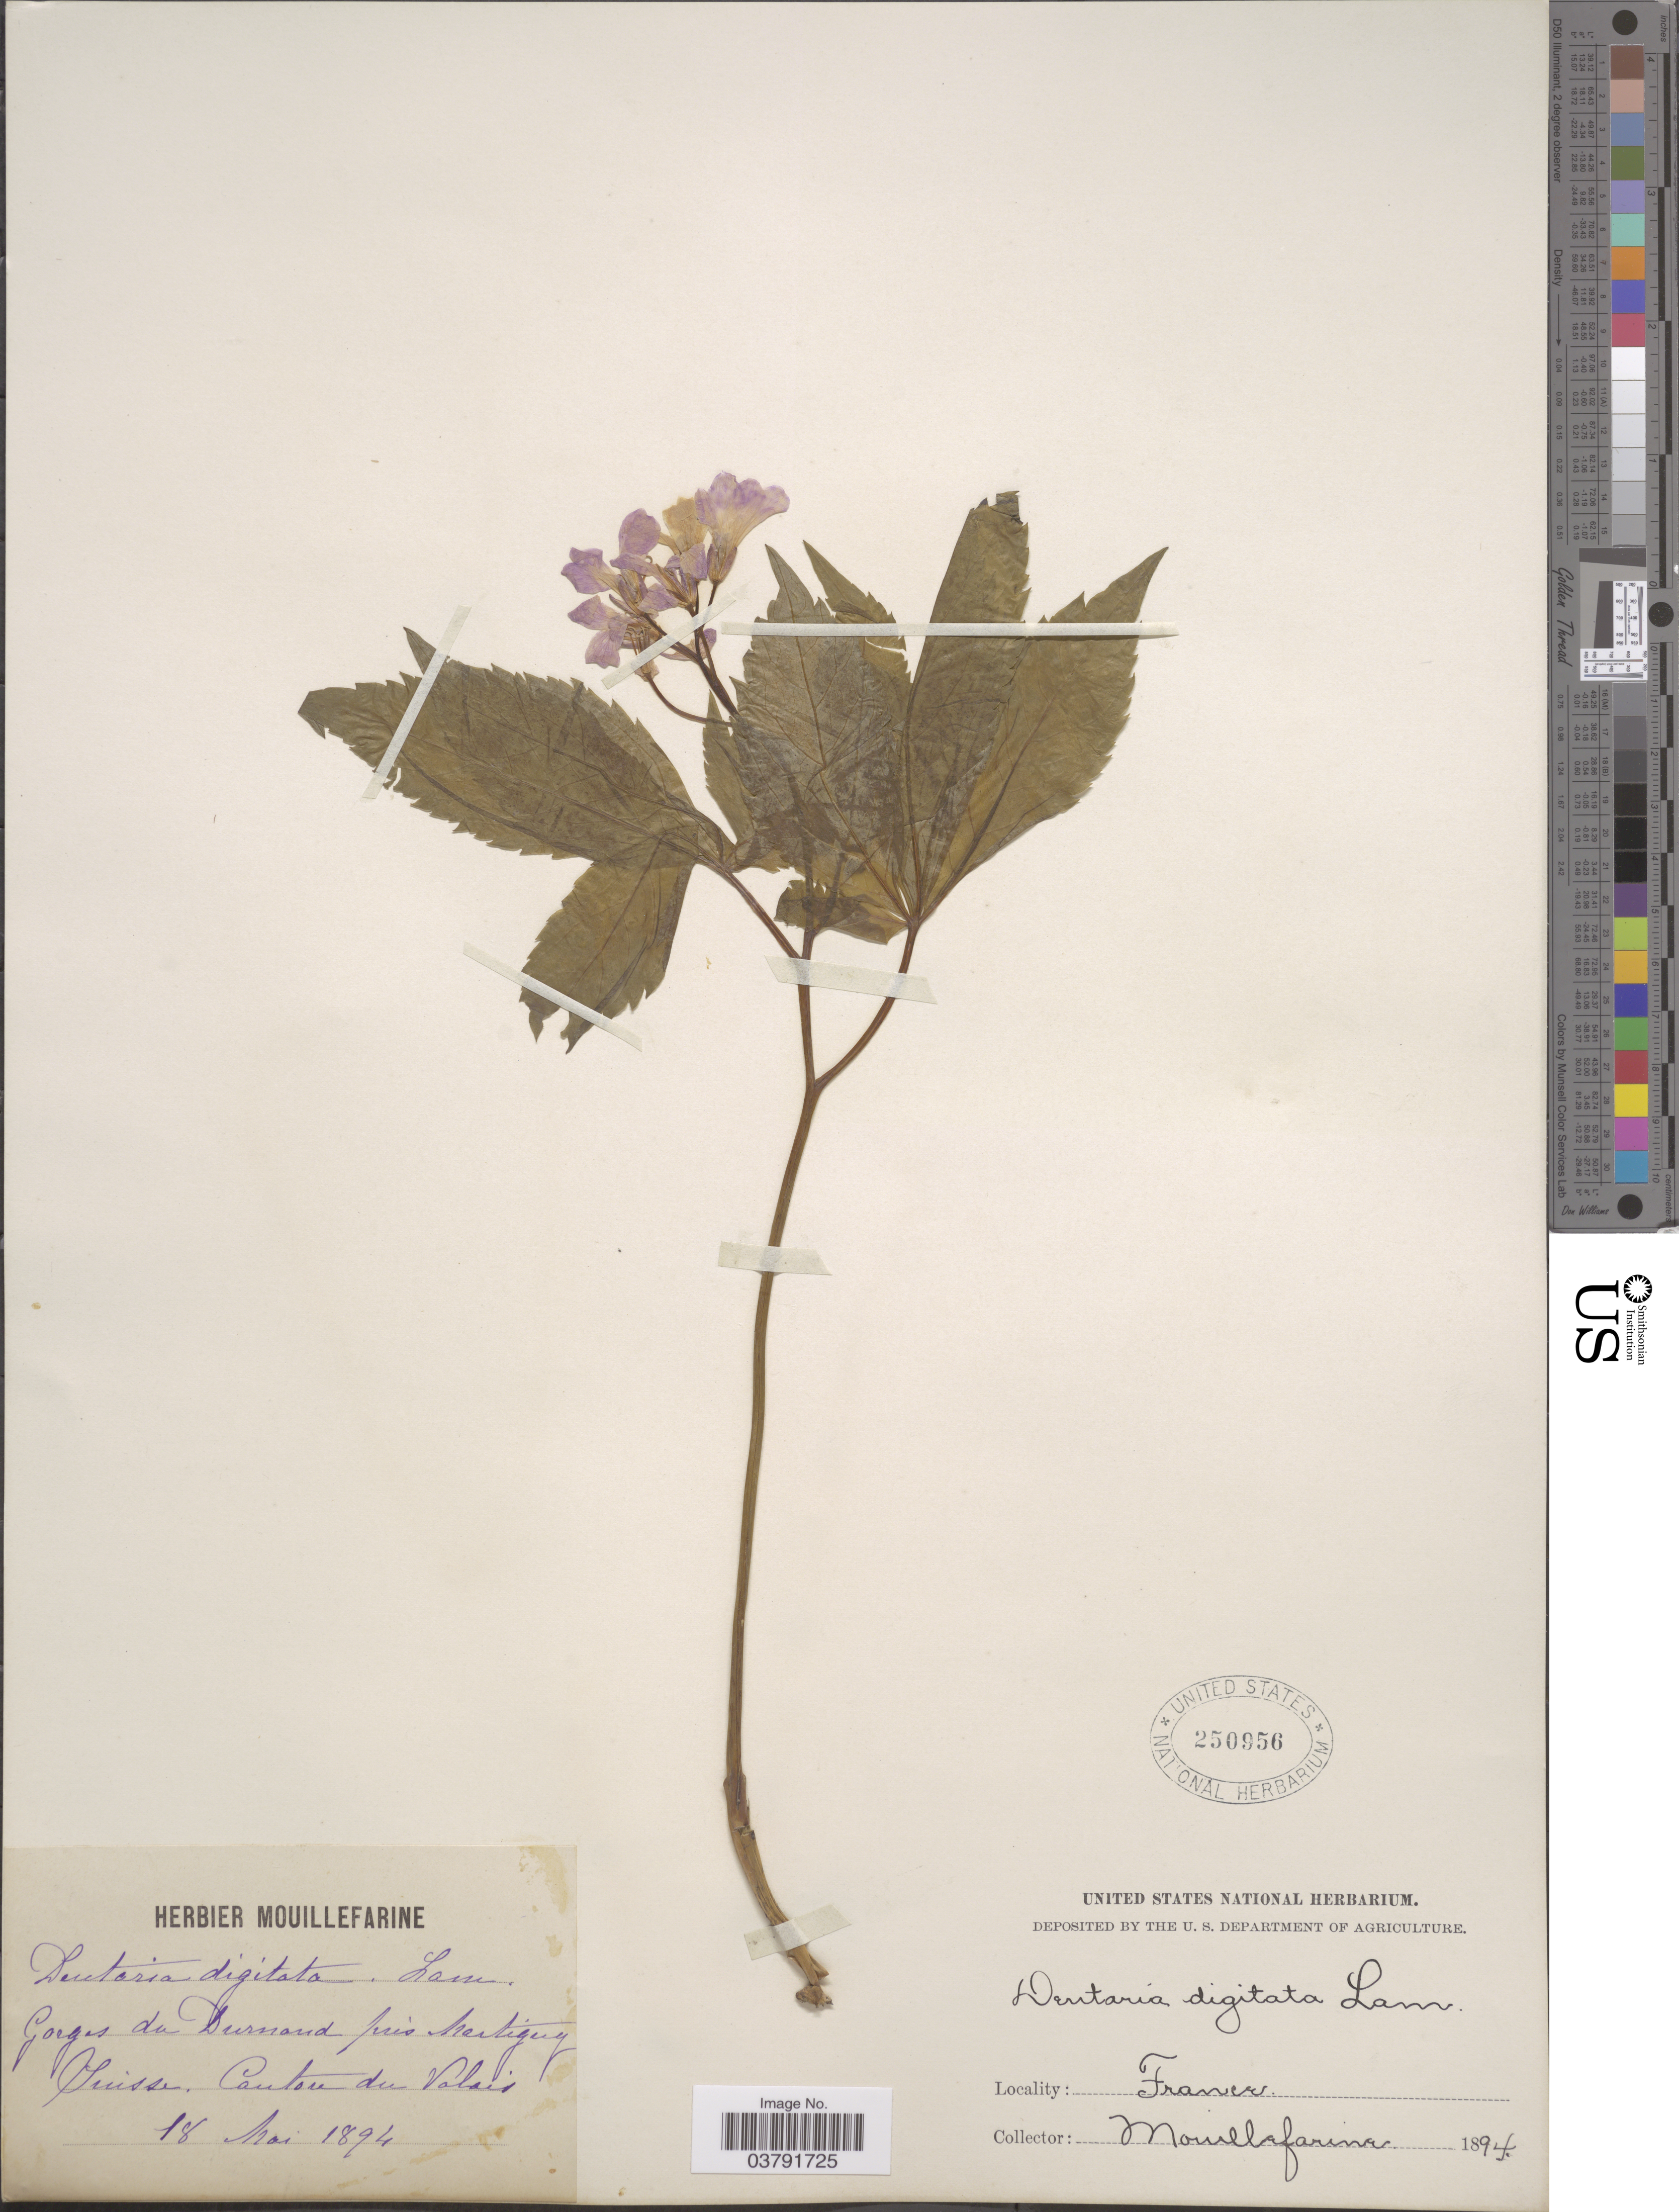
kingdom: Plantae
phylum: Tracheophyta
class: Magnoliopsida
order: Brassicales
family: Brassicaceae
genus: Dentaria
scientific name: Dentaria digitata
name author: Lam.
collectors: A. Mouillefarine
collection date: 1894-05-18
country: Switzerland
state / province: Valais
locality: Gorges du Durnand prés Martigny Suisse. Canton du Valais.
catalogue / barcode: US 250956